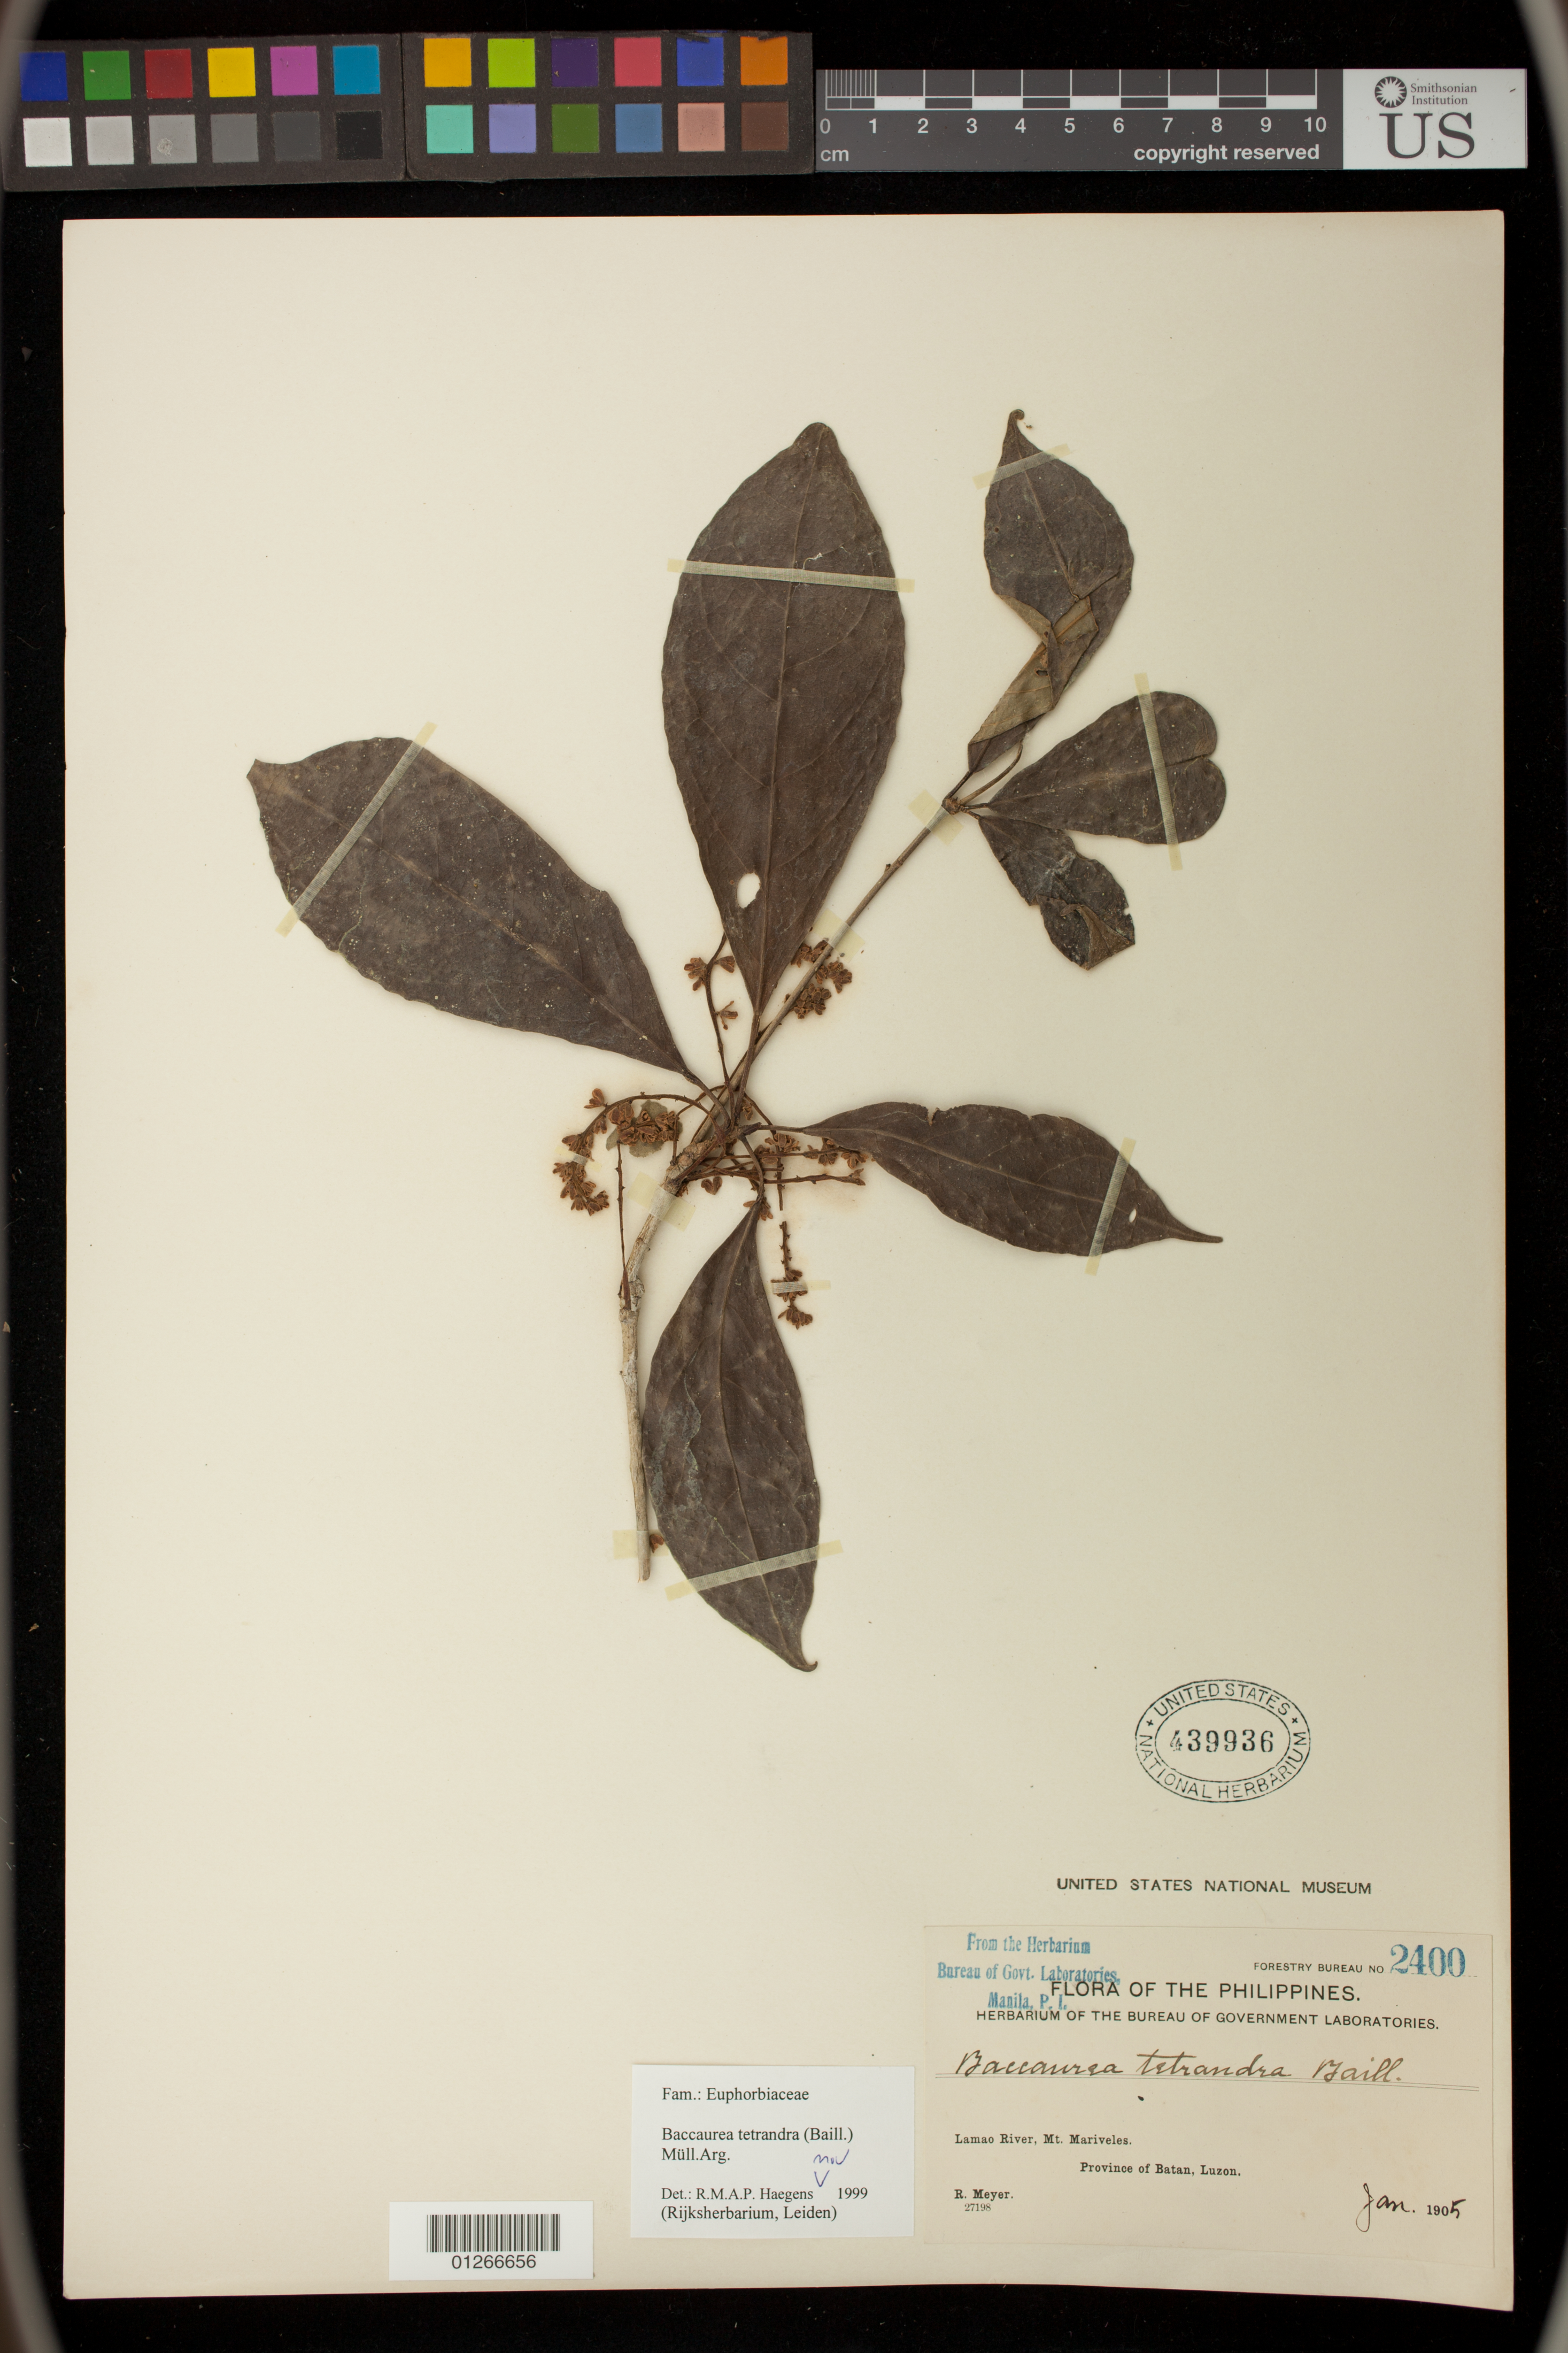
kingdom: Plantae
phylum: Tracheophyta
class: Magnoliopsida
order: Malpighiales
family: Phyllanthaceae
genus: Baccaurea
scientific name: Baccaurea tetrandra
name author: (Baill.) Müll. Arg.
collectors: R. Meyer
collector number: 2400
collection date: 1905-01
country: Philippines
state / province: Central Luzon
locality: Lamao River, Mt. Mariveles. Province of Batan, Luzon.